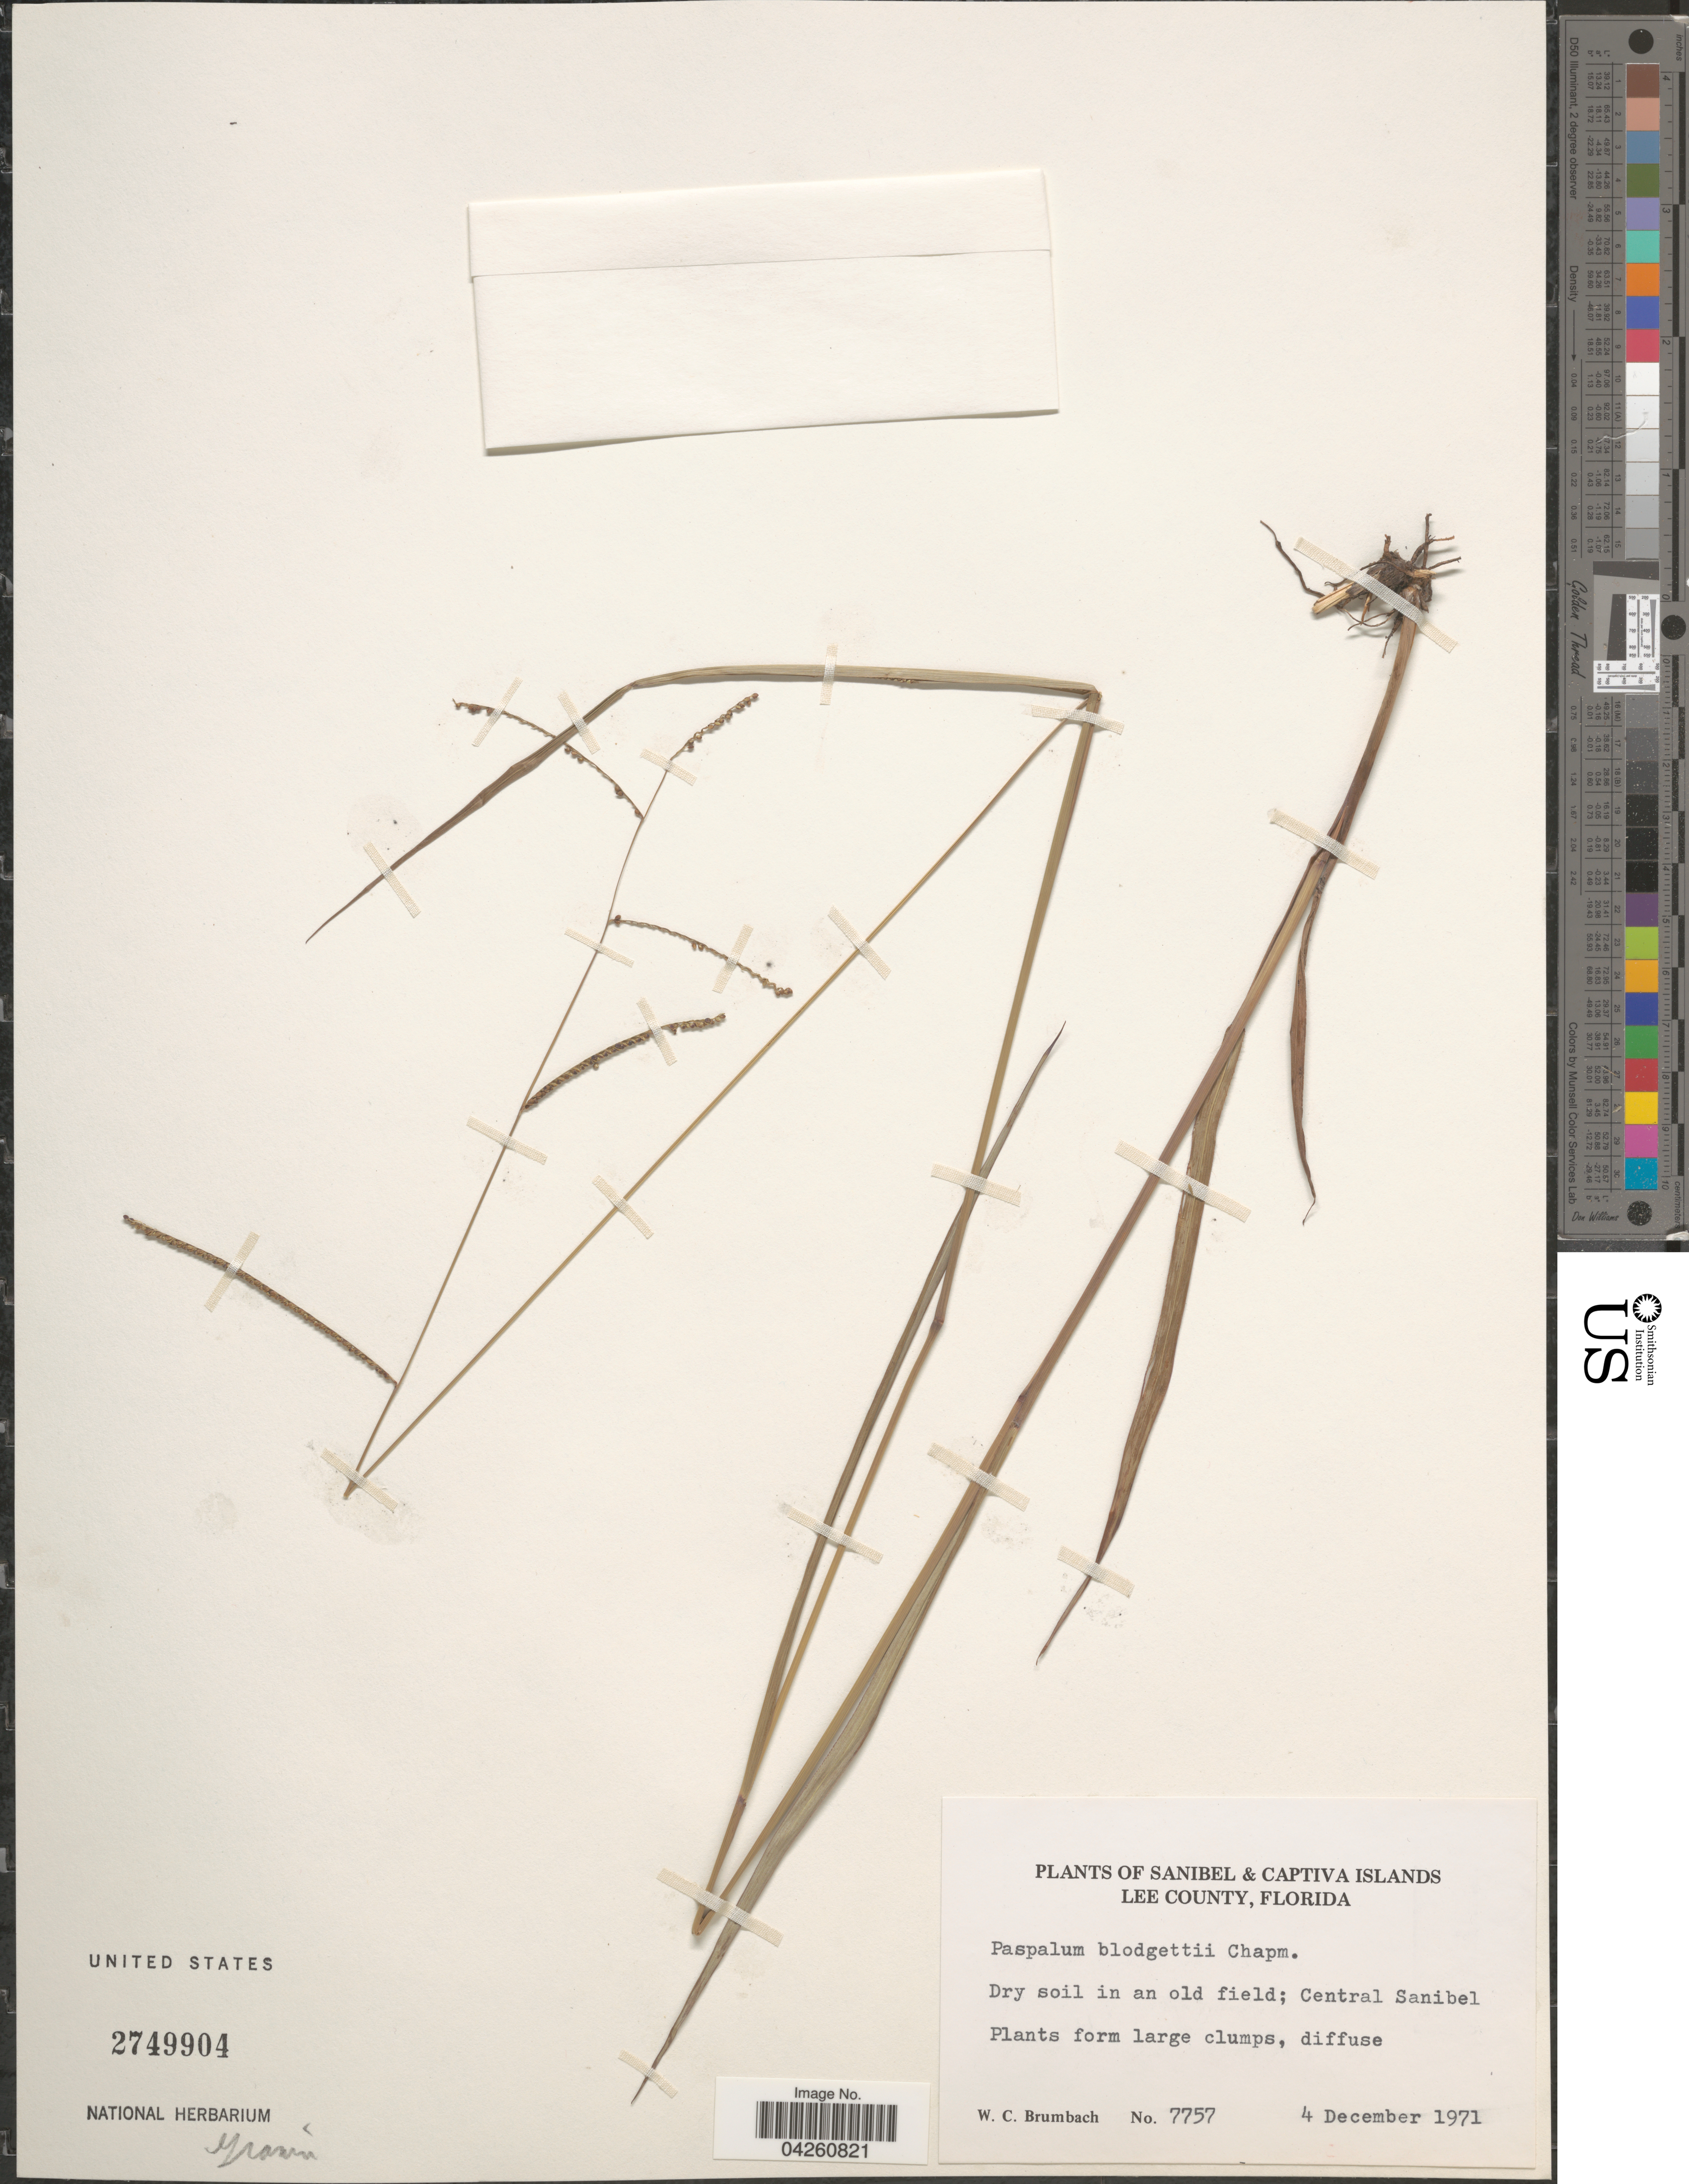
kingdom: Plantae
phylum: Tracheophyta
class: Liliopsida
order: Poales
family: Poaceae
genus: Paspalum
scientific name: Paspalum blodgettii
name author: Chapm.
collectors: W. C. Brumbach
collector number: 7757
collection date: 1971-12-04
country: United States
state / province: Florida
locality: Sanibel & Captiva Islands. Lee County. Dry soil in an old field; Central Sanibel.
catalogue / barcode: US 2749904